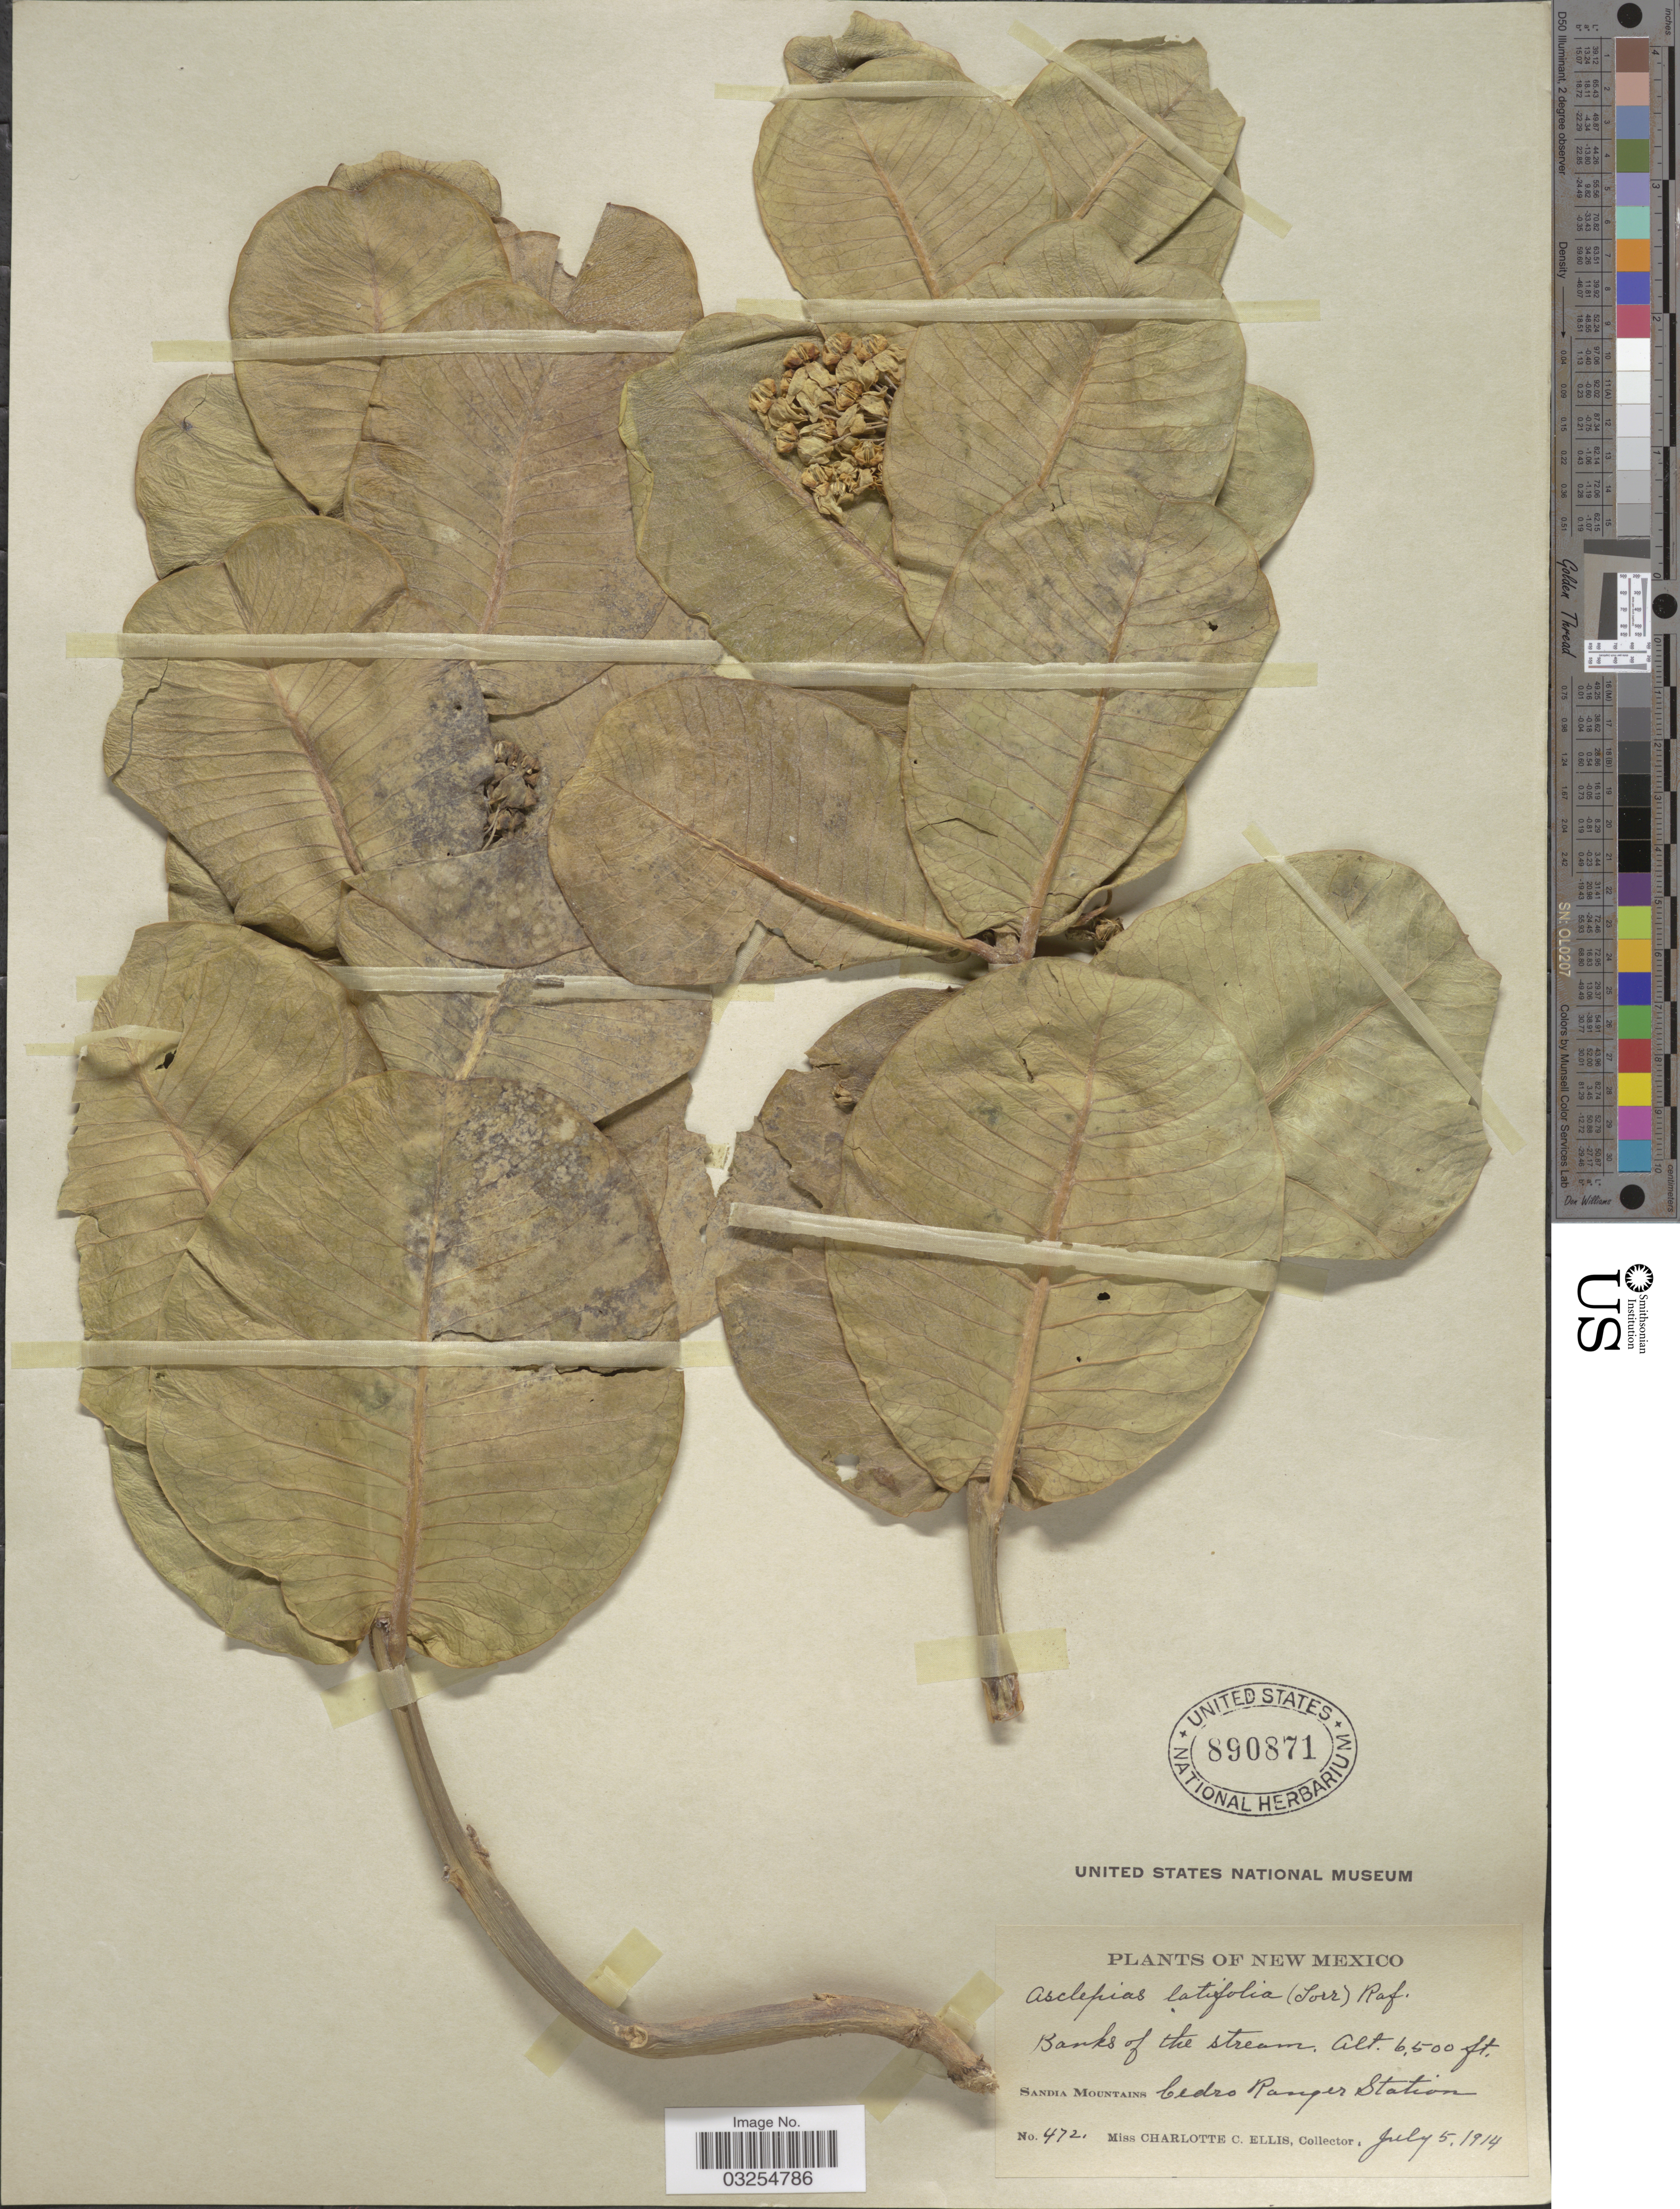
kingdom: Plantae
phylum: Tracheophyta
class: Magnoliopsida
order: Gentianales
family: Apocynaceae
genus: Asclepias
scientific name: Asclepias latifolia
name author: Torr.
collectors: C. C. Ellis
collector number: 472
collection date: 1914-07-05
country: United States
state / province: New Mexico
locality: Banks of the stream. Sandia Mountains, Cedro Ranger Station.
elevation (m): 1981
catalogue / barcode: US 890871